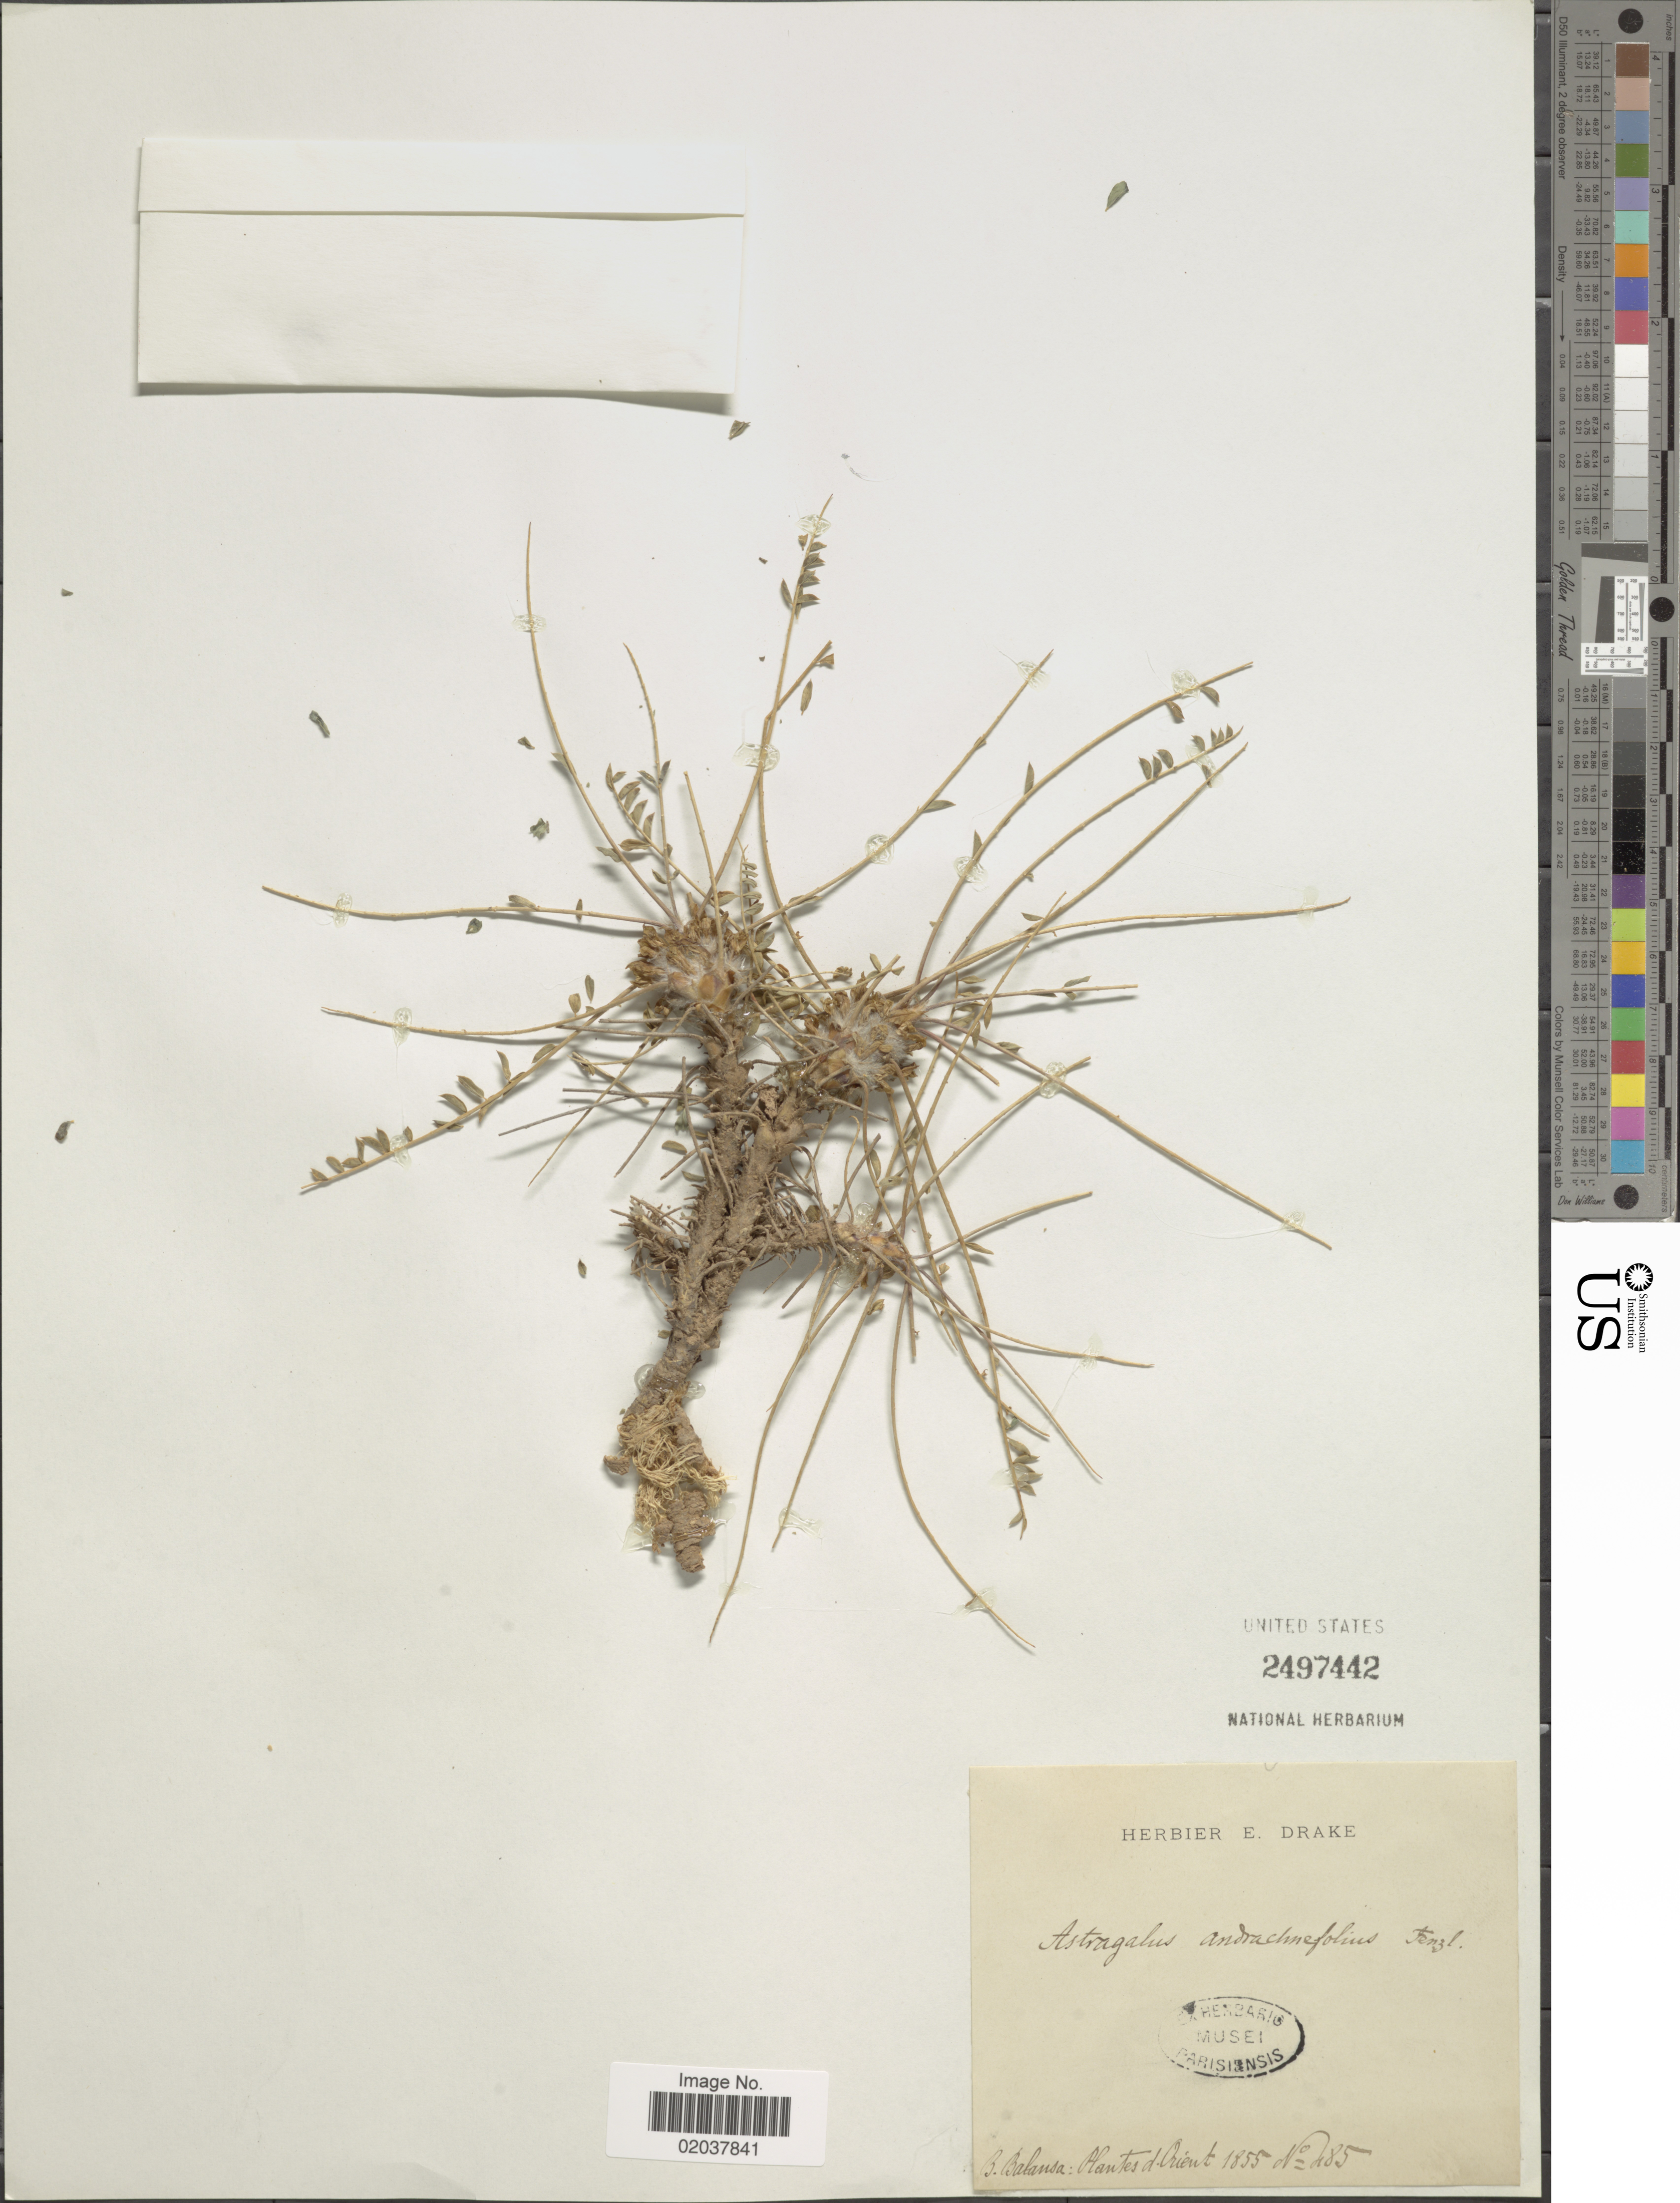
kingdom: Plantae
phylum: Tracheophyta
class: Magnoliopsida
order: Fabales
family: Fabaceae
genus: Astragalus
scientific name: Astragalus cephalotes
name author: Banks & Sol.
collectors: B. Balansa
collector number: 485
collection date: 1855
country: Turkey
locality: Orient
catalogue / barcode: US 2497442